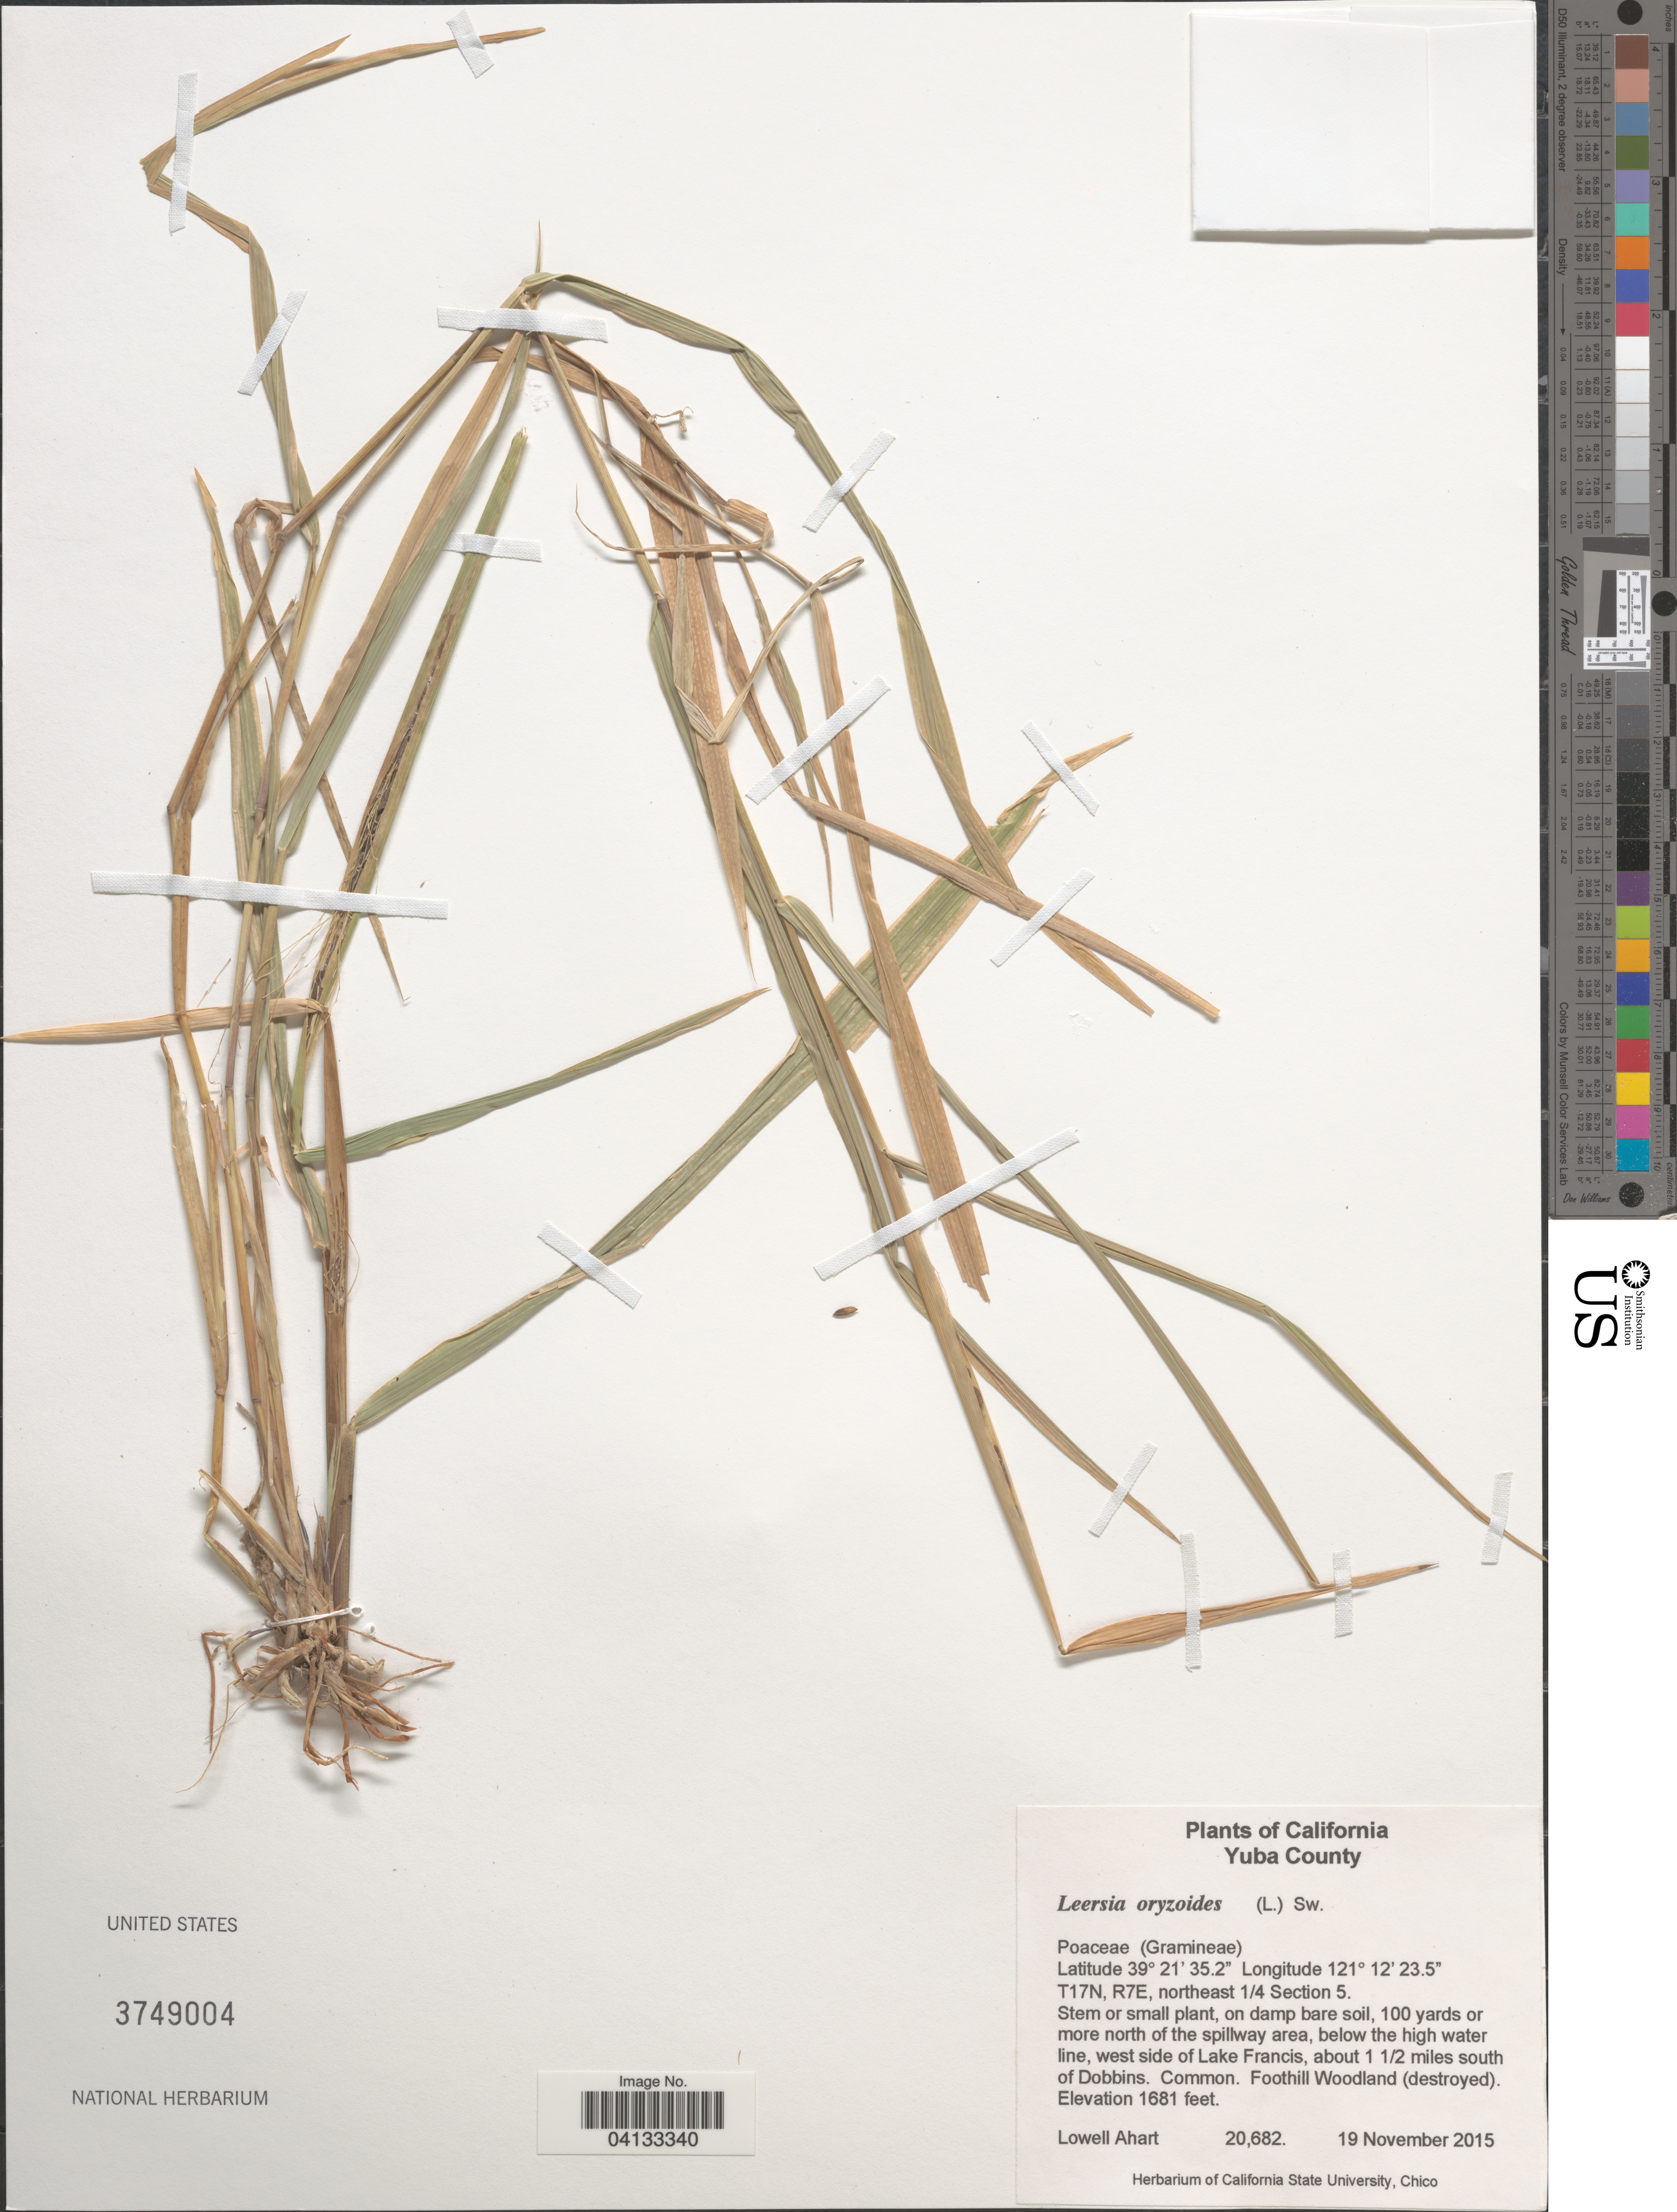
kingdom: Plantae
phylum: Tracheophyta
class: Liliopsida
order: Poales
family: Poaceae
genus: Leersia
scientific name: Leersia oryzoides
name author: (L.) Sw.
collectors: L. Ahart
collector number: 20682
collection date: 2015-11-19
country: United States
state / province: California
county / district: Yuba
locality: Yuba County. T17N, R7E, northeast 1/4 Section 5. 100 yards or more north of the spillway area, below the high water line, west side of Lake Francis, about 1 1/2 miles south of Dobbins.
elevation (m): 512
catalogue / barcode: US 3749004